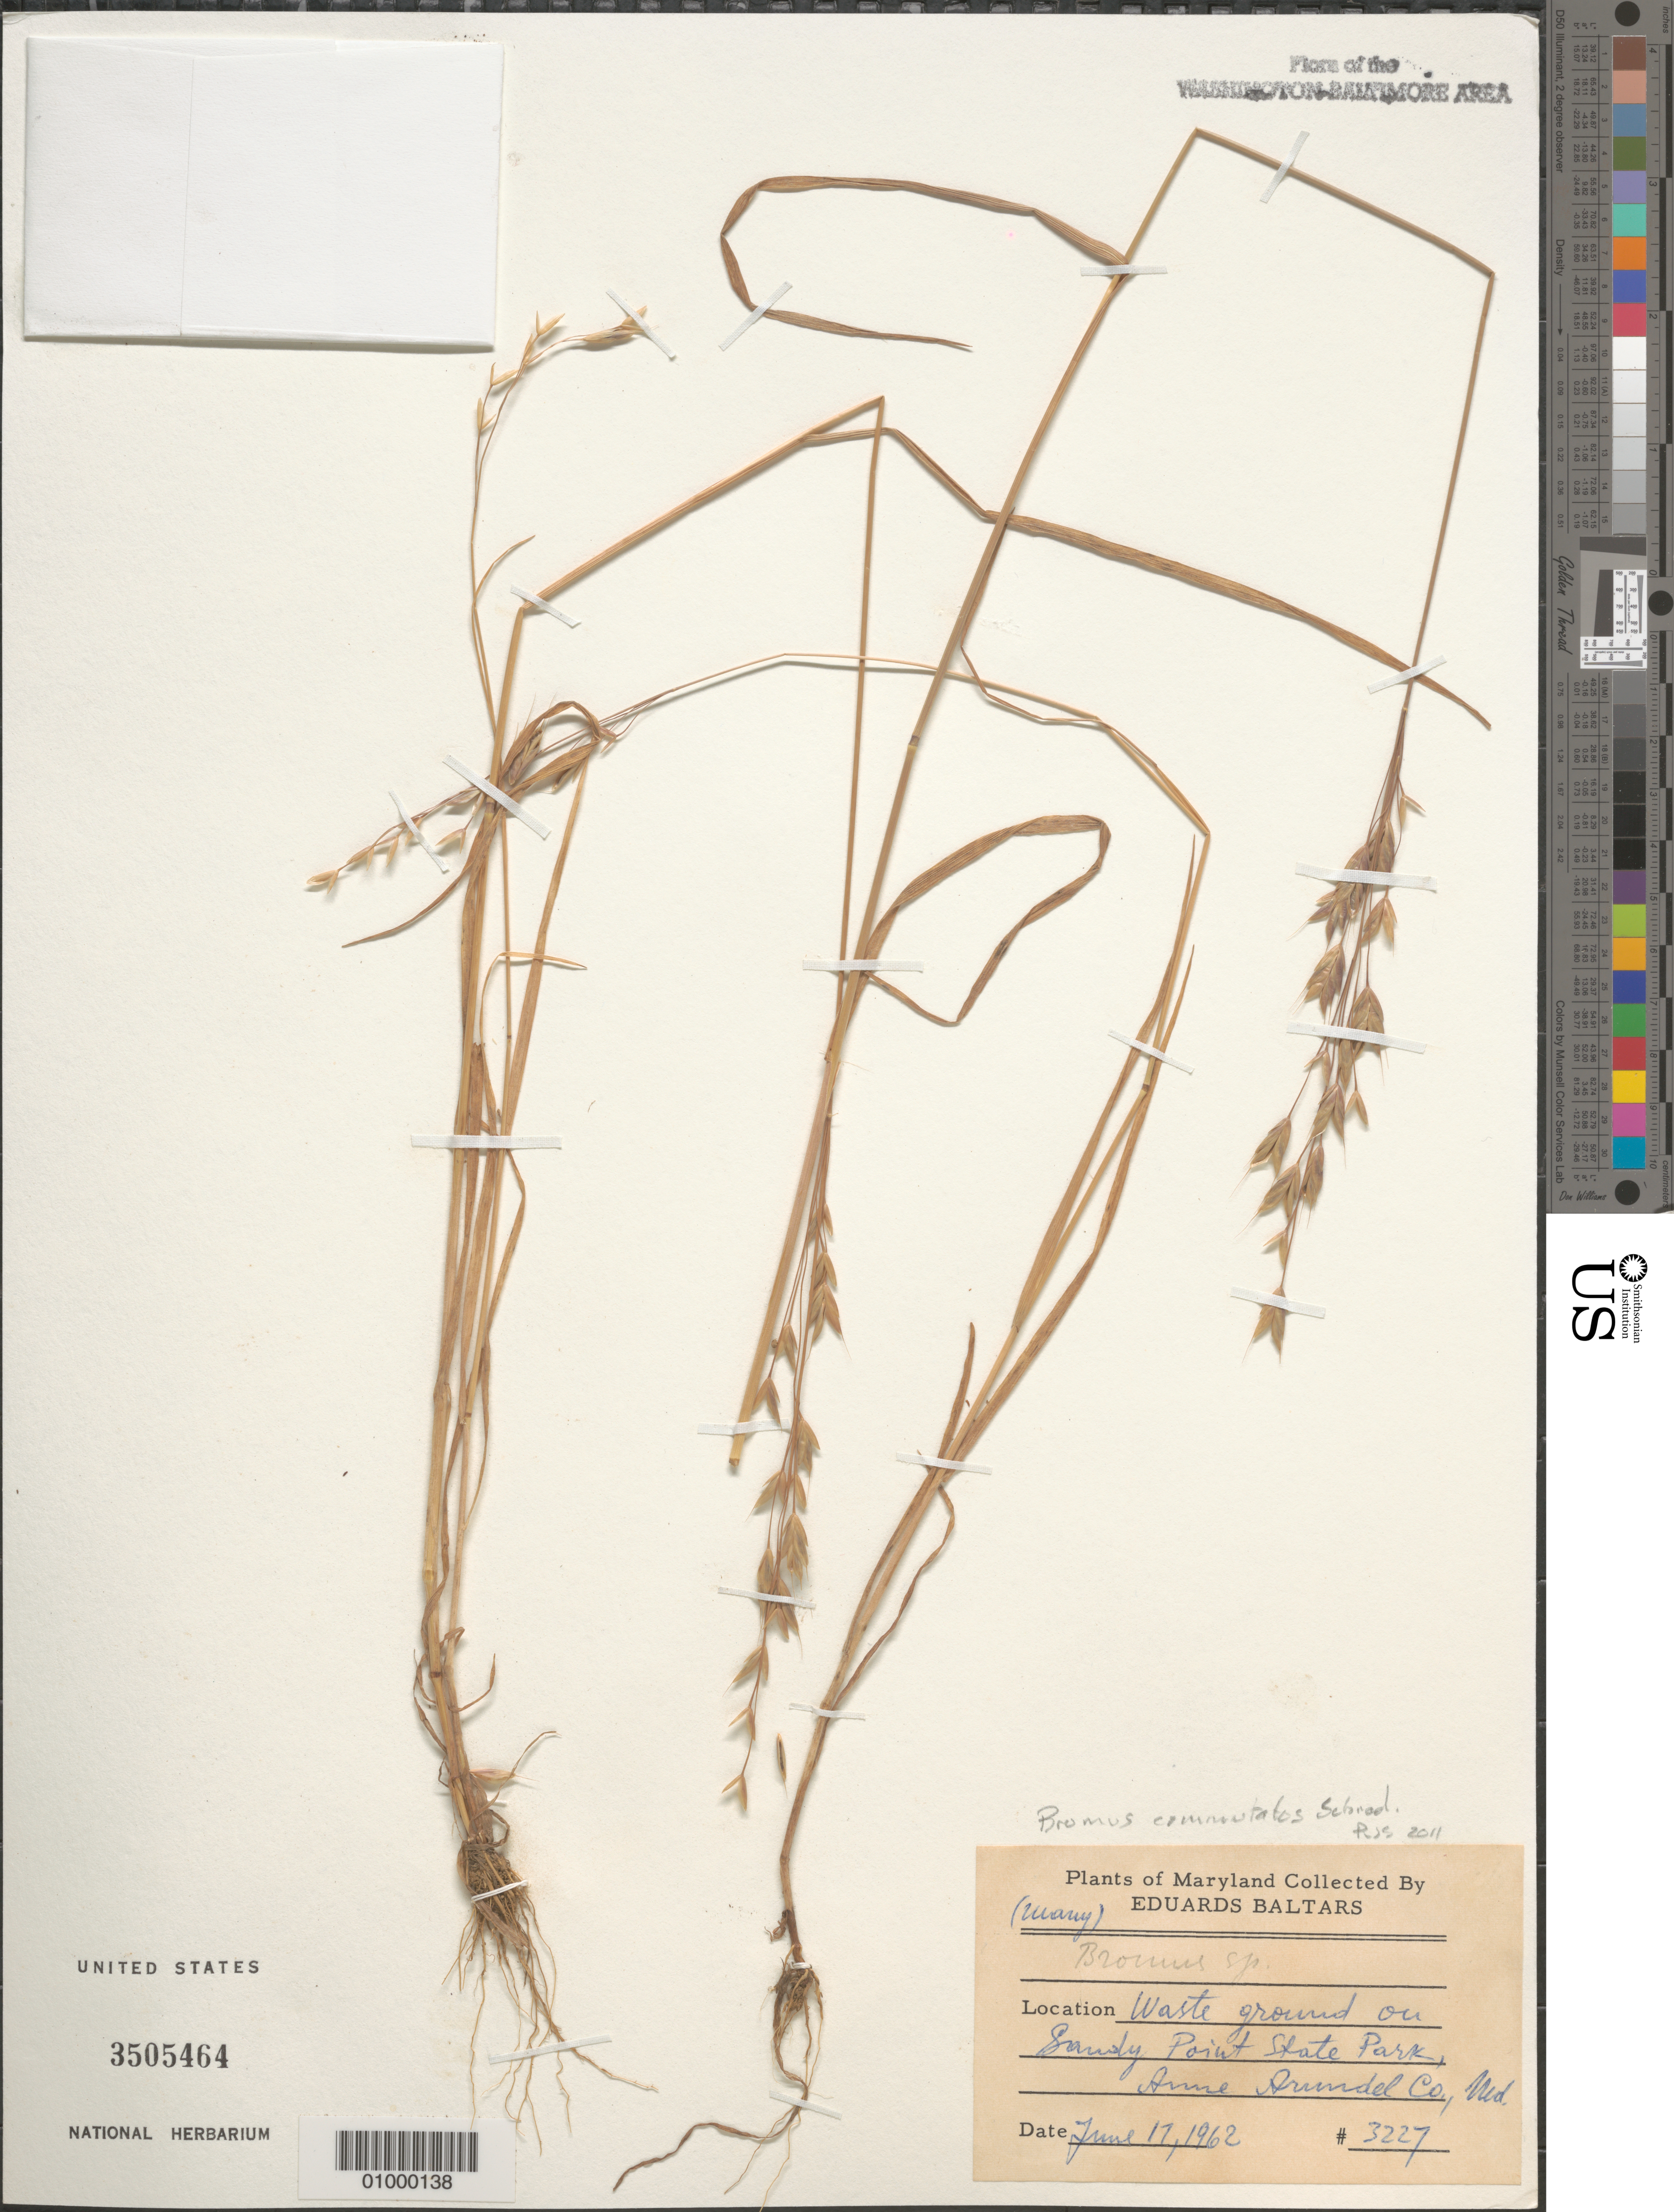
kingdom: Plantae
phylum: Tracheophyta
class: Liliopsida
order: Poales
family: Poaceae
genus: Bromus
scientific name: Bromus commutatus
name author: Schrad.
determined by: Soreng, Robert J., Research Associate (BOT), Smithsonian Institution - National Museum of Natural History (UNITED STATES)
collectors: E. Baltars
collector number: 3227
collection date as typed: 17 Jun 1962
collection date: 1962-06-17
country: United States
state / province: Maryland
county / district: Anne Arundel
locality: Sandy Point State Park, Annapolis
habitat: waste ground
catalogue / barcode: US 3505464